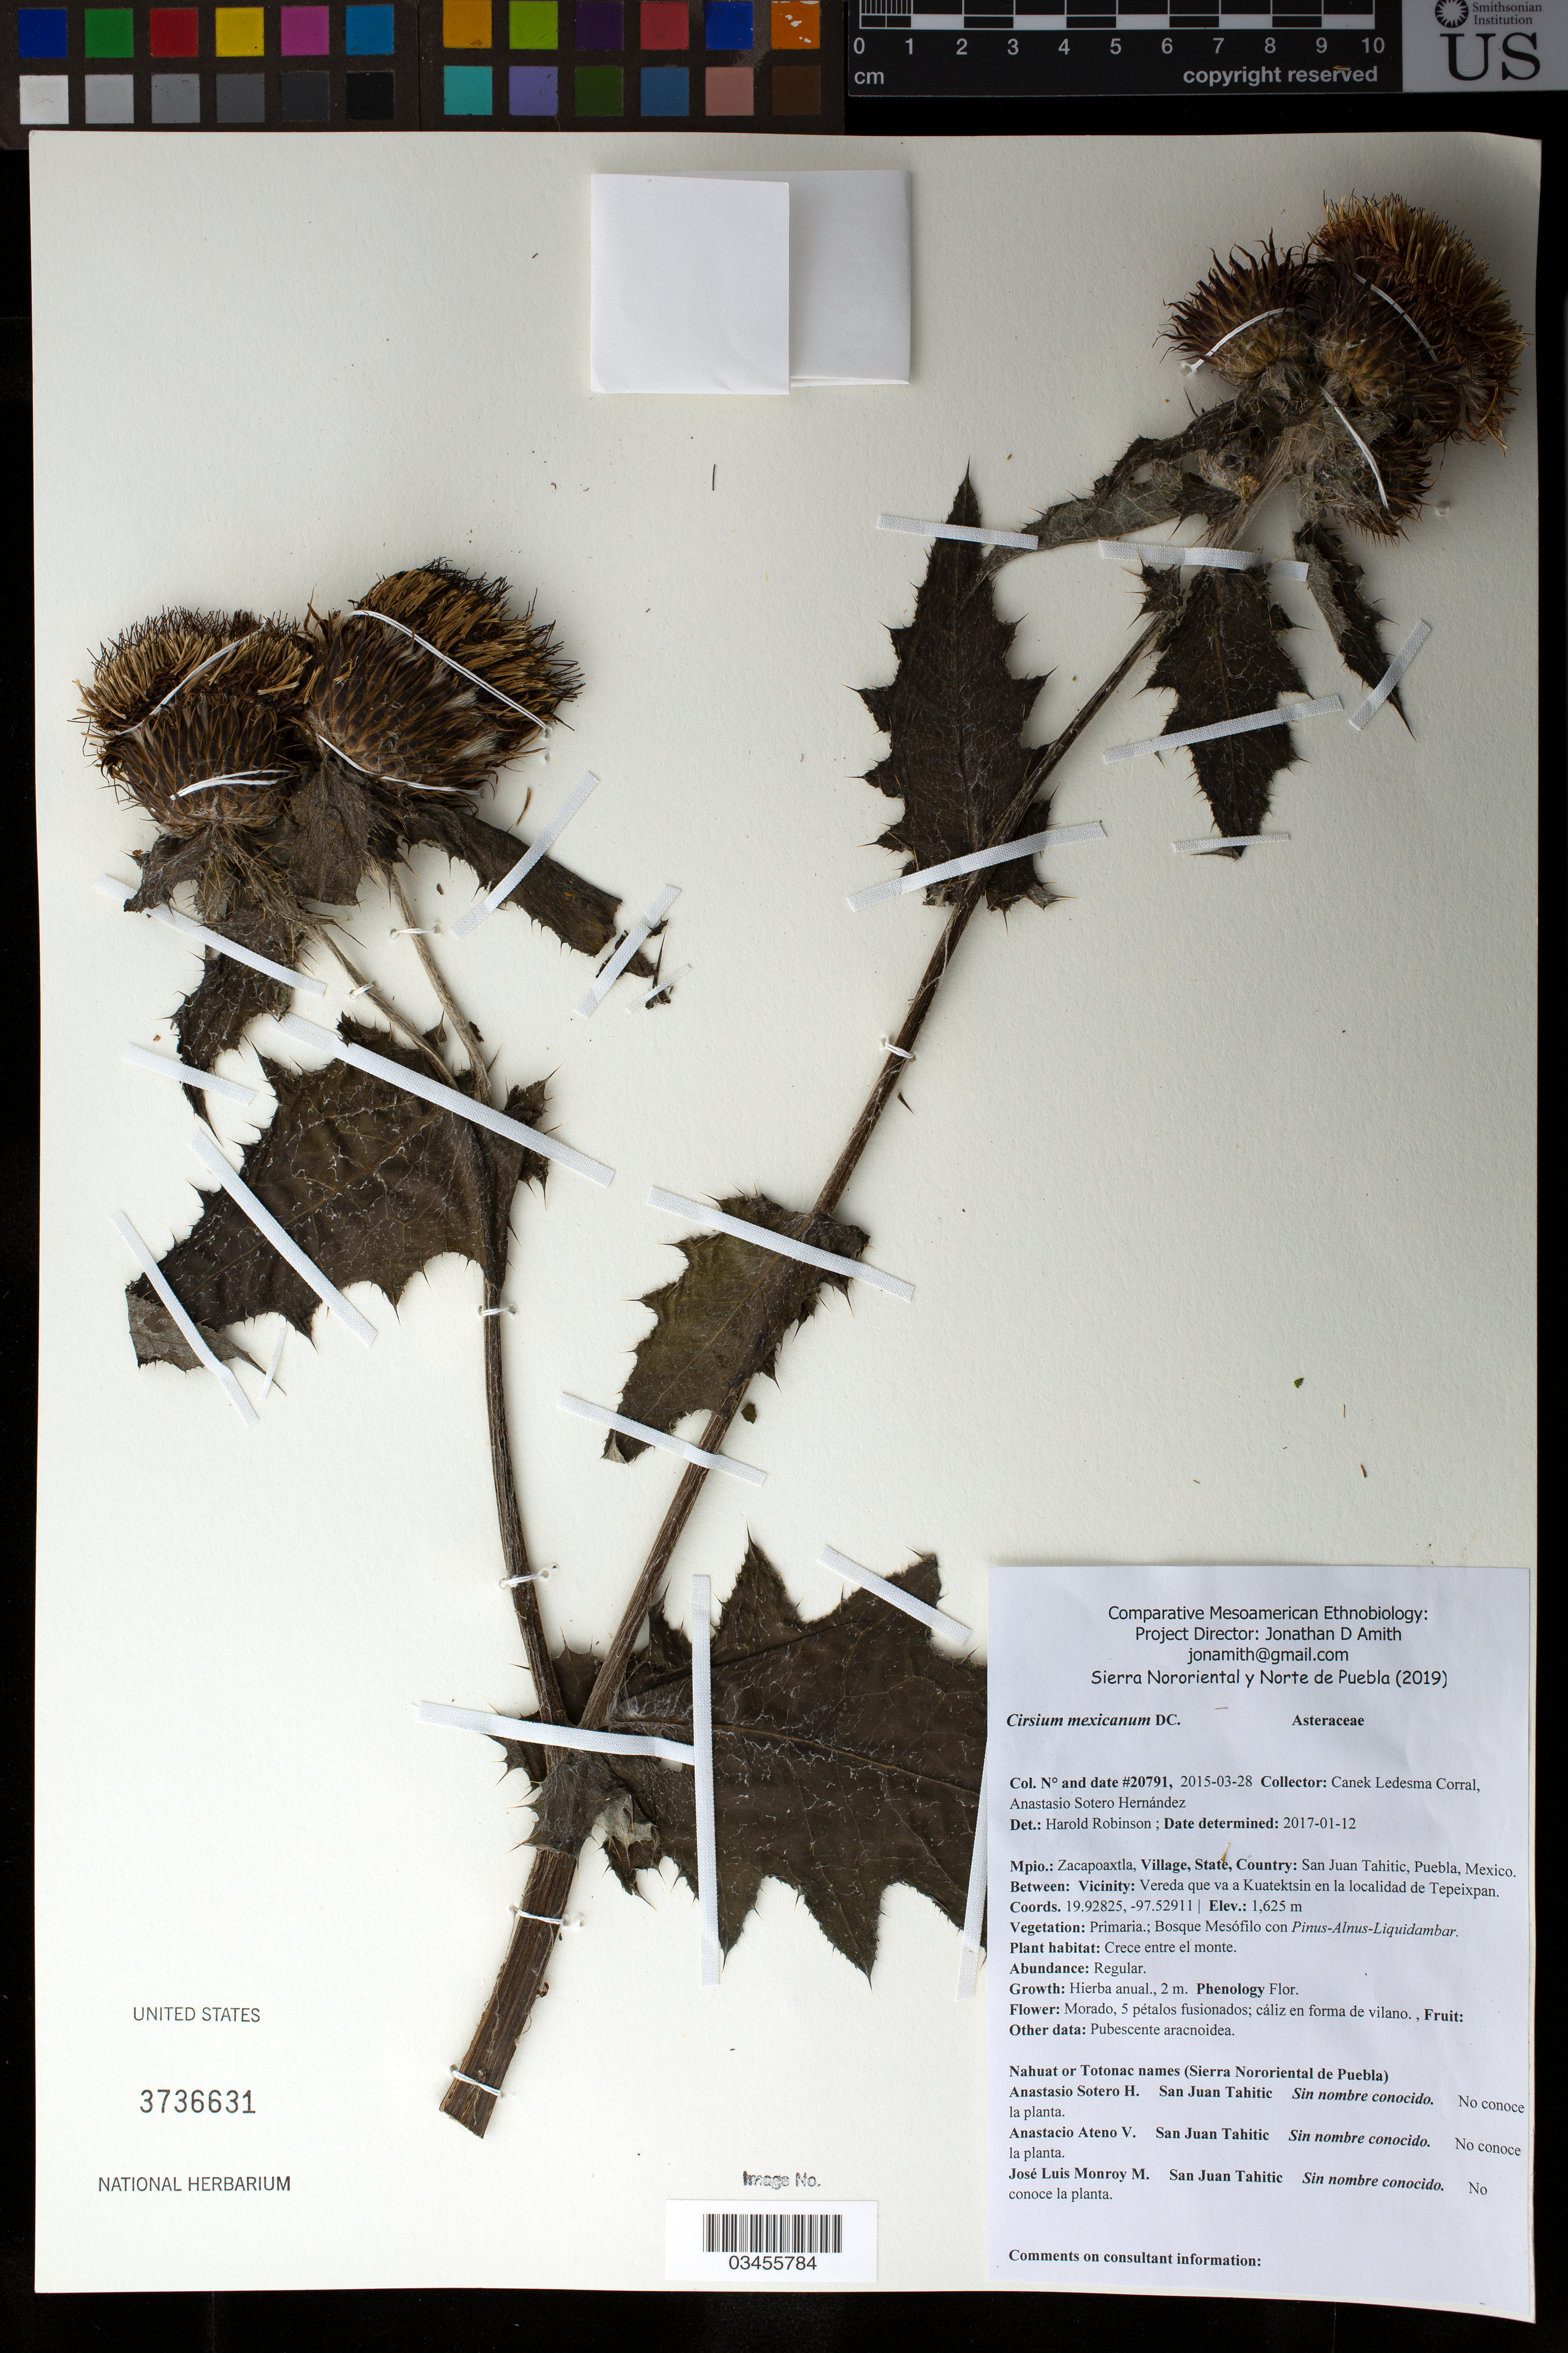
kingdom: Plantae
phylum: Tracheophyta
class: Magnoliopsida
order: Asterales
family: Asteraceae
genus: Cirsium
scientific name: Cirsium mexicanum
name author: DC.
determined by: Robinson, Harold E., (US)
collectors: Canek Ledesma C. & A. Sotero H.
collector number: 20791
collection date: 2015-03-28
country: México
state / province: Puebla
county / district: Zacapoaxtla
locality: PUEBLO: San Juan Tahitic; LOCALIDAD EXACTA: Vereda que va a Kuatektsin en la localidad de Tepeixpan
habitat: Bosque mesófilo con Pinus-Alnus-Liquidambar | Crece entre el monte.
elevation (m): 1625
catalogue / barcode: US 3736631